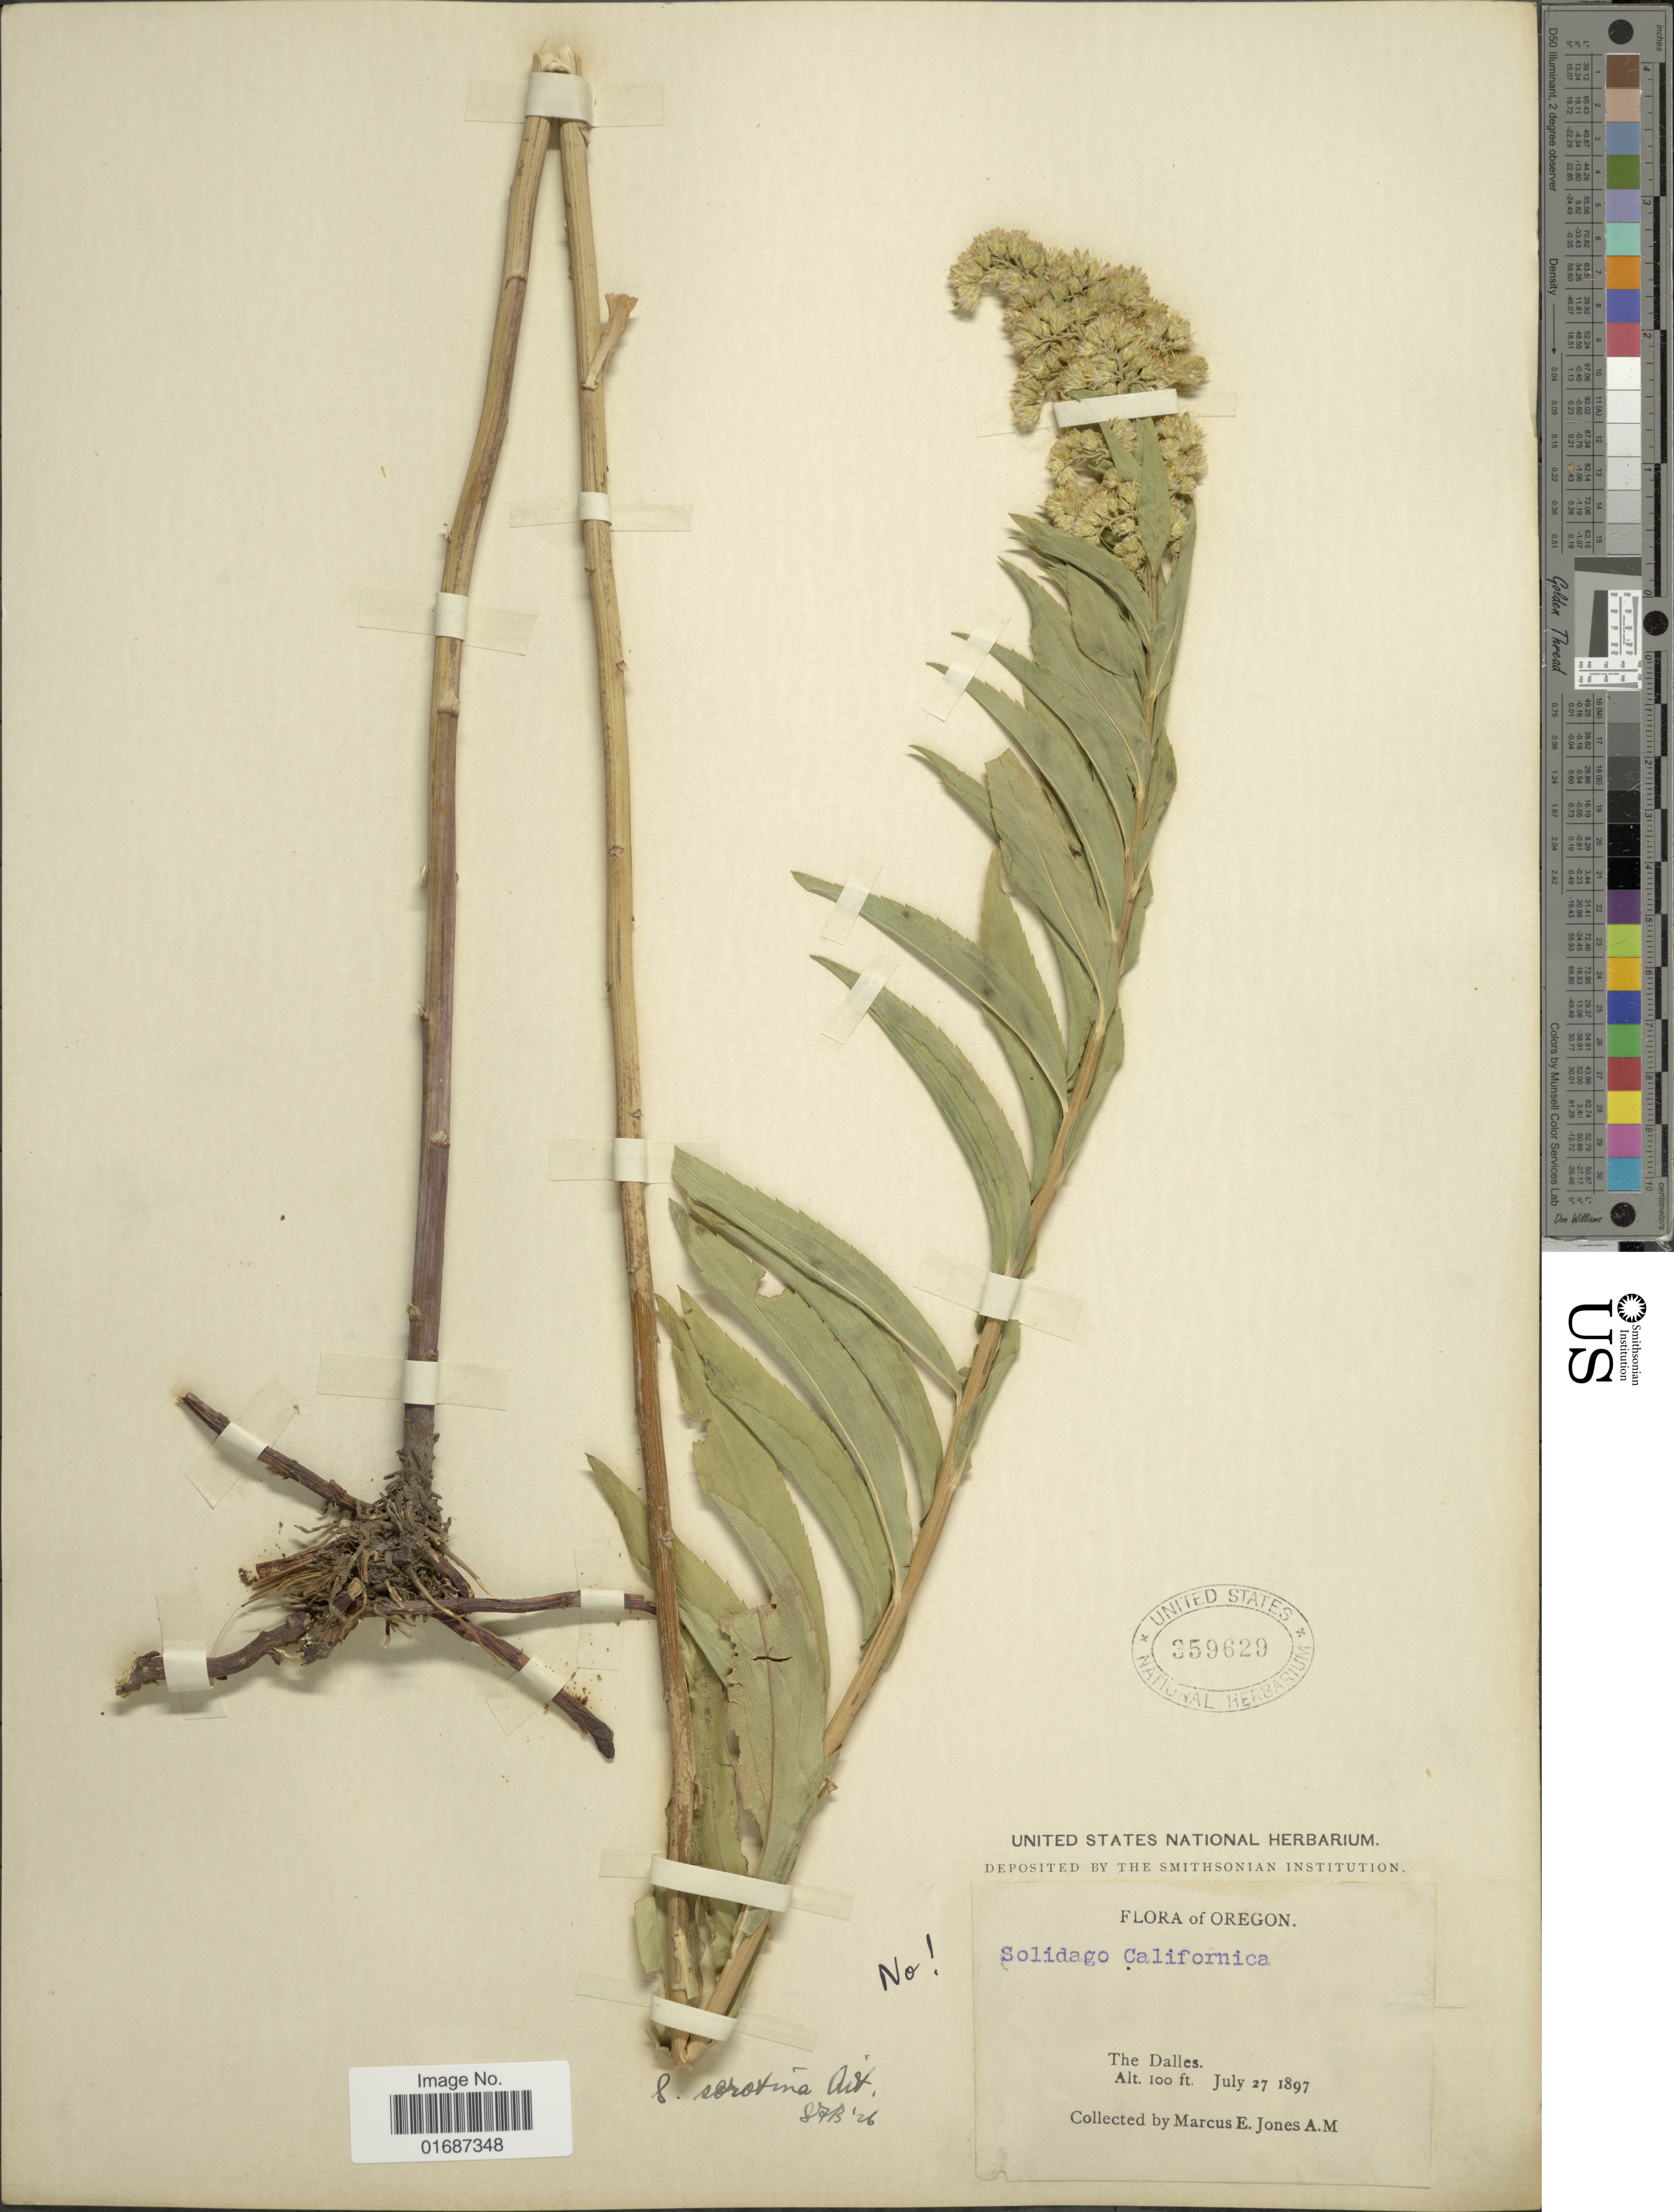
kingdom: Plantae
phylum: Tracheophyta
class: Magnoliopsida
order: Asterales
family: Asteraceae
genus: Solidago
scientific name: Solidago gigantea var. leiophylla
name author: Fernald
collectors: M. E. Jones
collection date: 1897-07-27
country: United States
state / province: Oregon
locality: The Dalles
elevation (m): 30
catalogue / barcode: US 359629